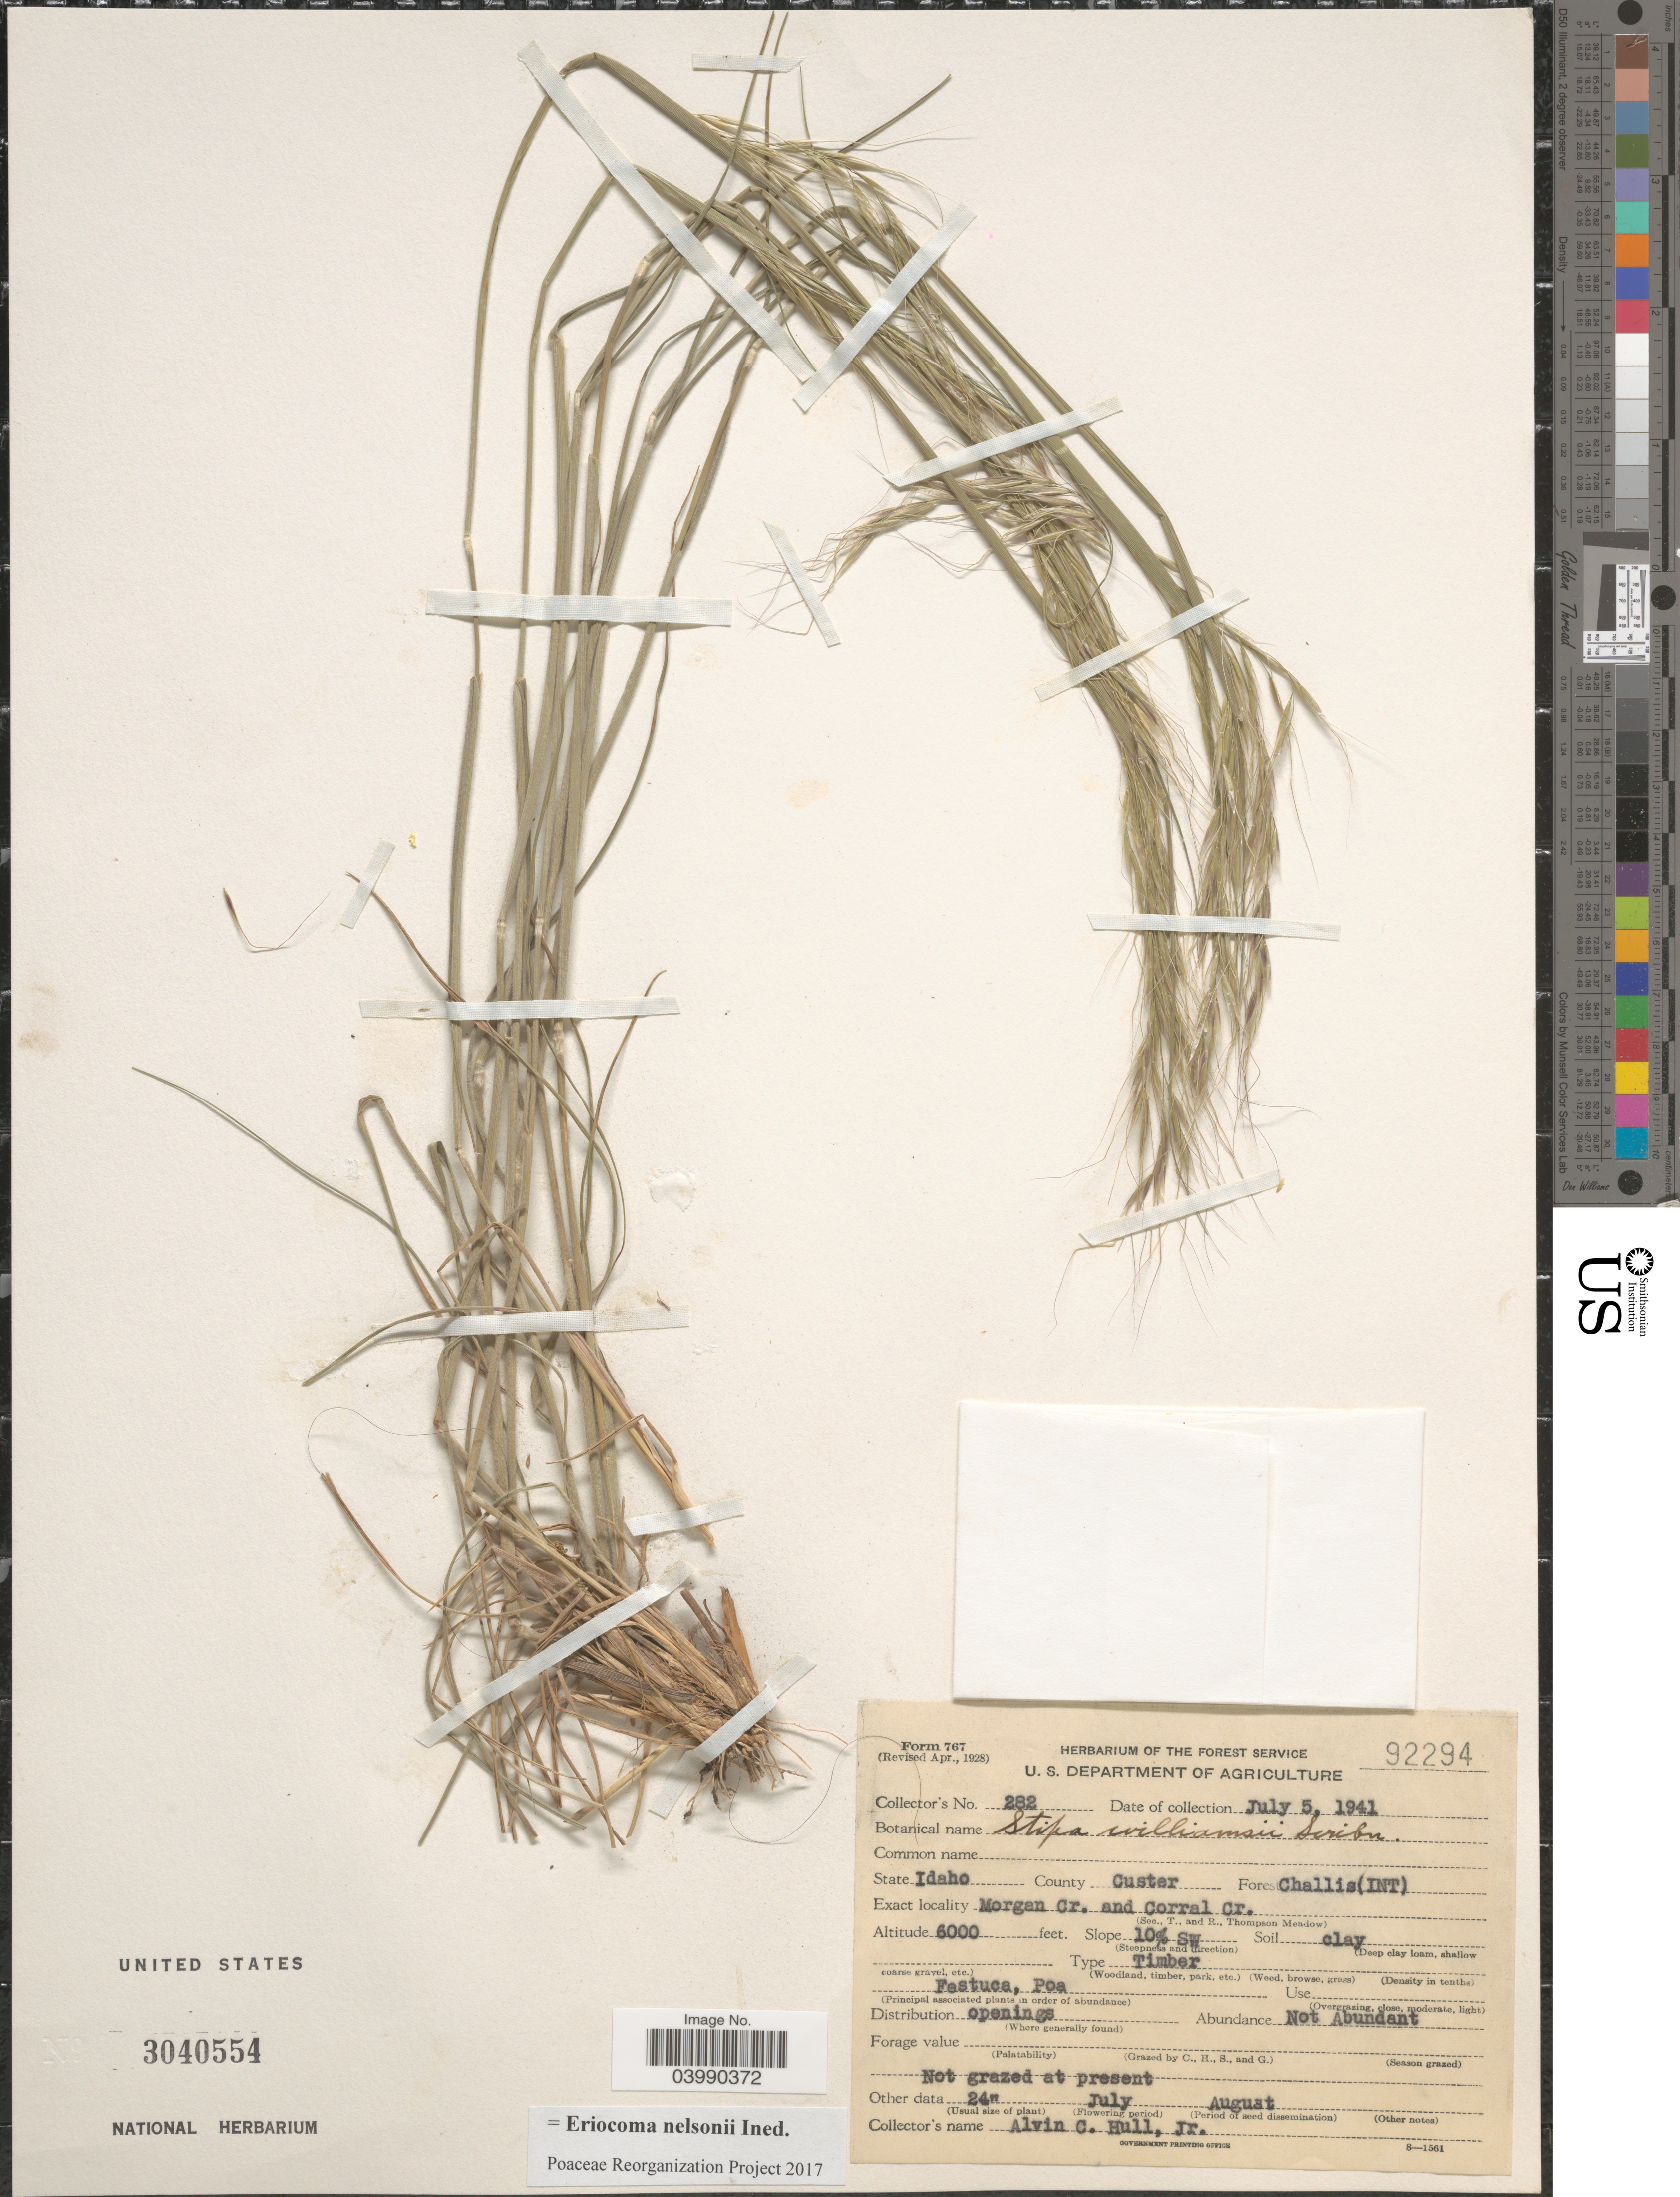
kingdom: Plantae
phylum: Tracheophyta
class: Liliopsida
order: Poales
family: Poaceae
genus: Eriocoma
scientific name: Eriocoma nelsonii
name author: (Scribn.) Romasch.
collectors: A. Hull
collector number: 282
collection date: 1941-07-05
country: United States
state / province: Idaho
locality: County Custer. Forest Challis (INT). Morgan Cr. and Corral Cr.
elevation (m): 1829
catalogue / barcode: US 3040554